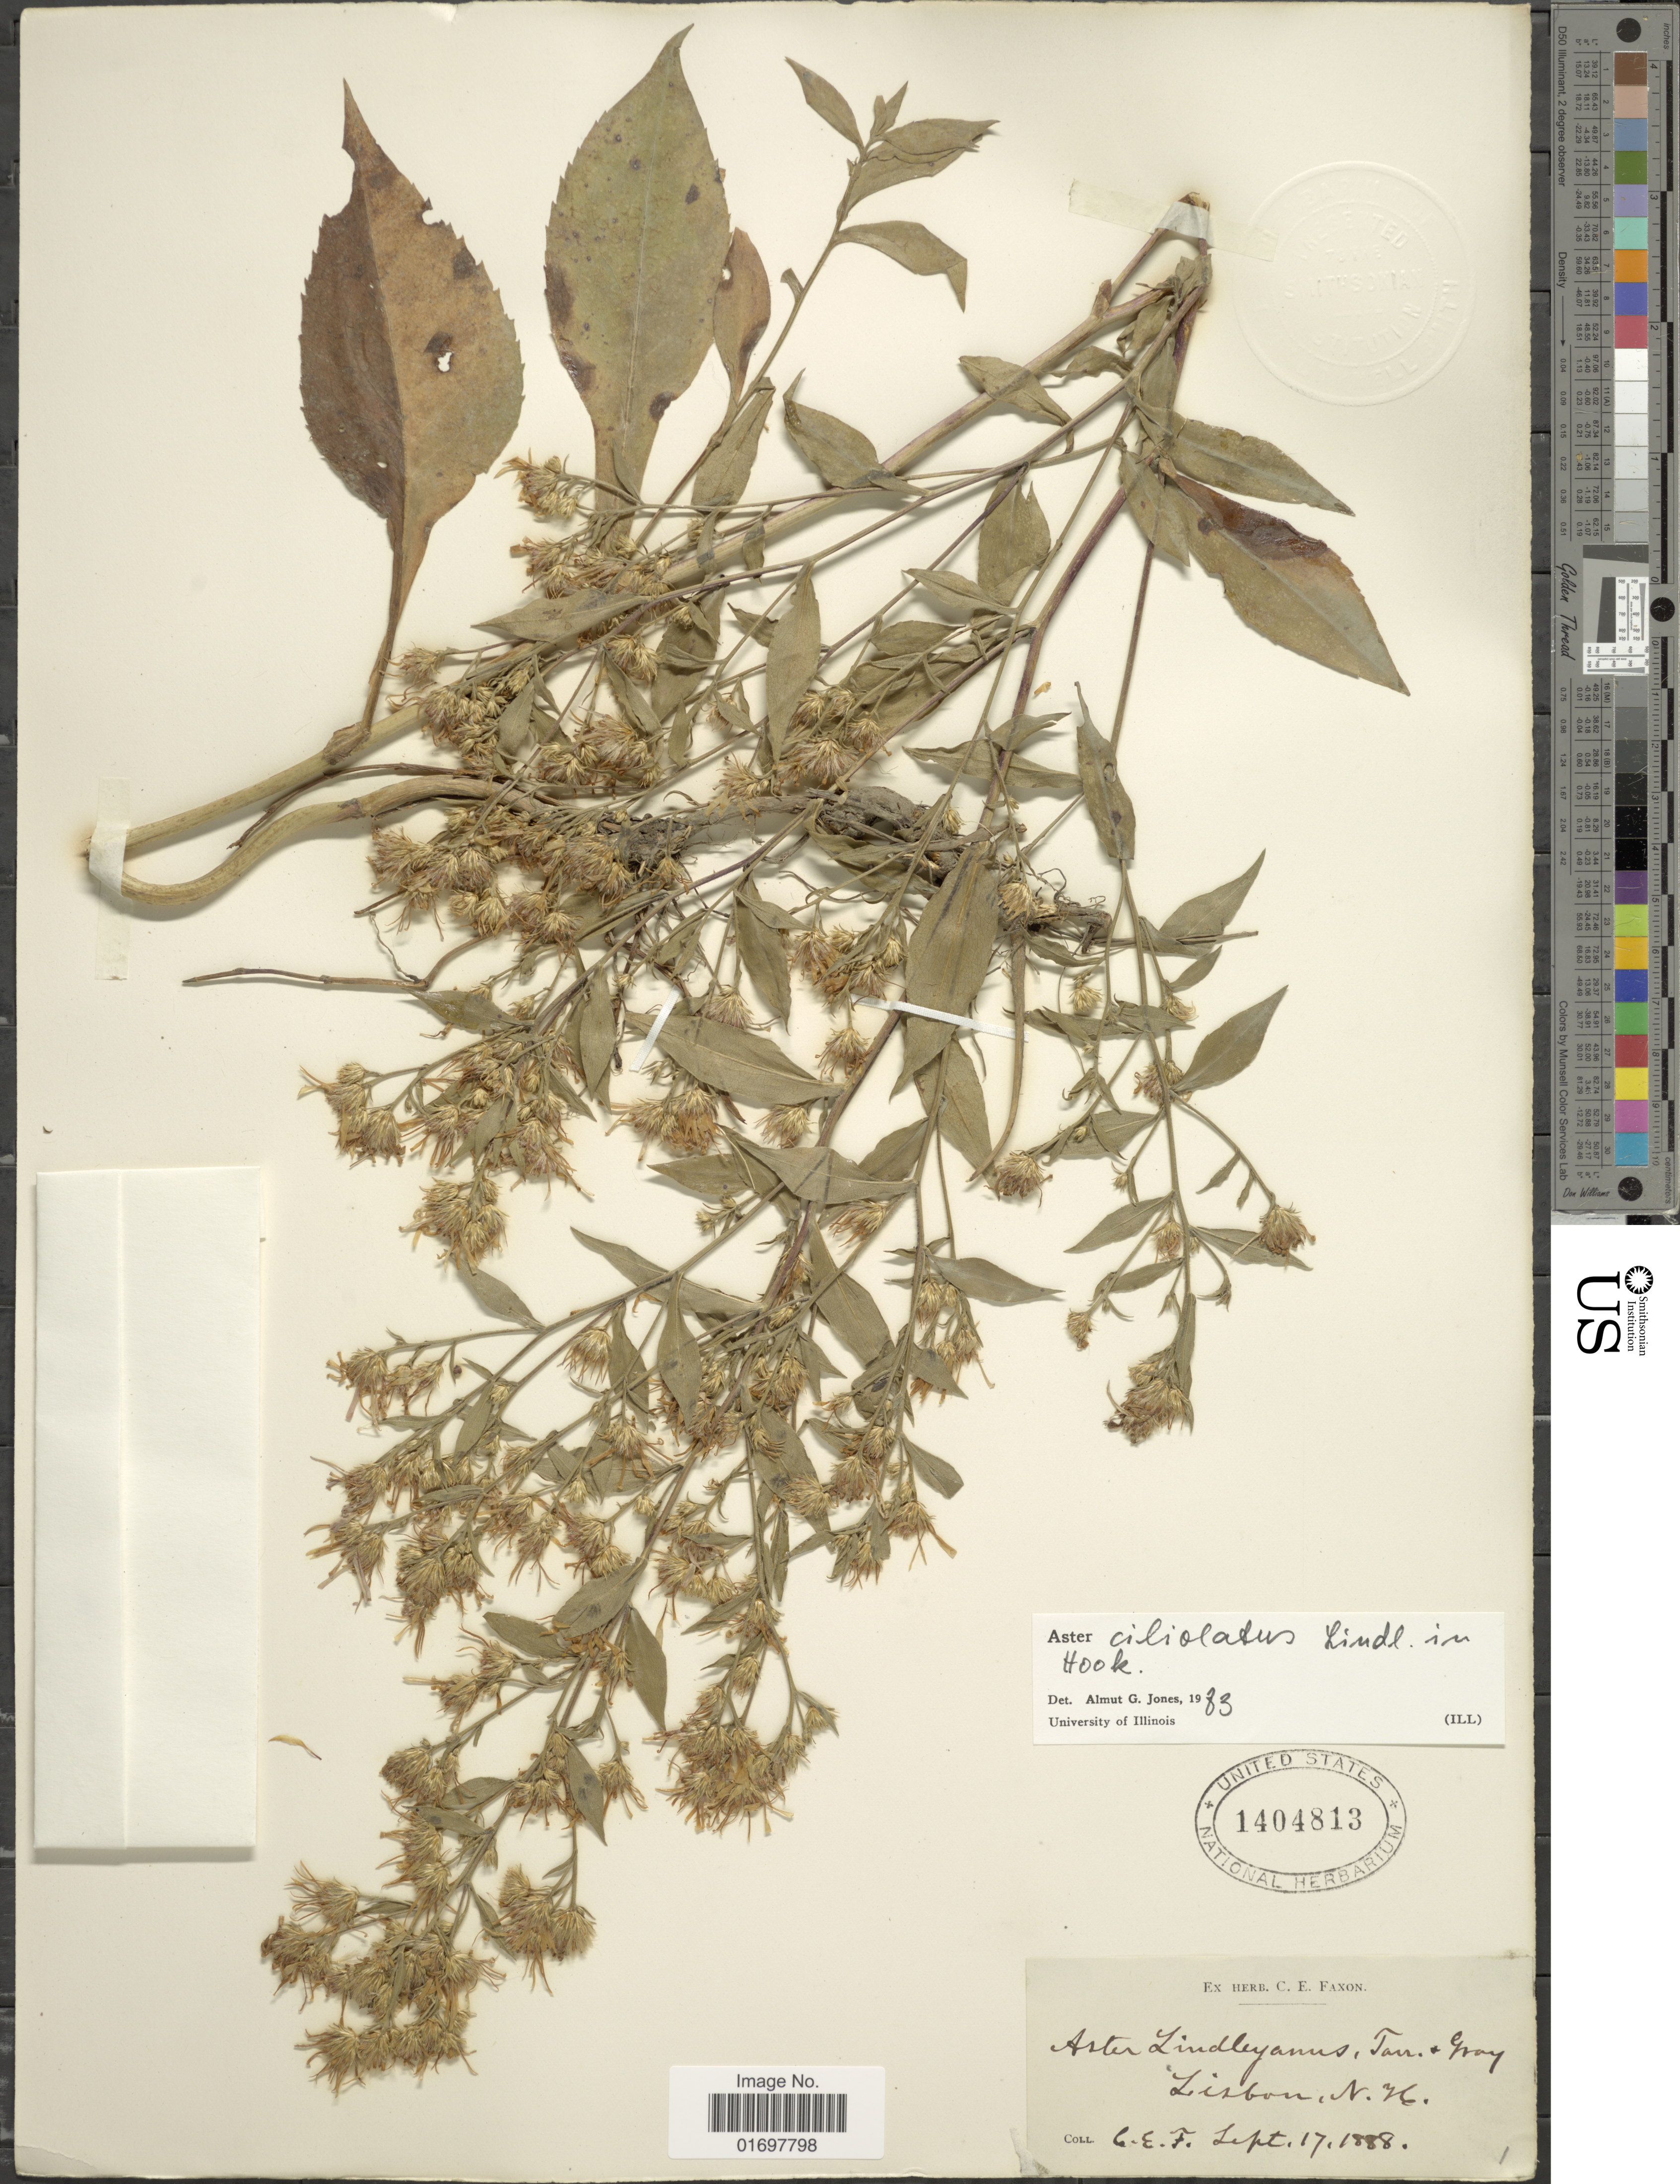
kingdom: Plantae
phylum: Tracheophyta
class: Magnoliopsida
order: Asterales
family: Asteraceae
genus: Symphyotrichum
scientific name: Symphyotrichum ciliolatum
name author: (Lindl.) Á. Löve & D. Löve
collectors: C. Faxon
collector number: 1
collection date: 1888-09-17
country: United States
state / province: New Hampshire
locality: Lisbon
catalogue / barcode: US 1404813